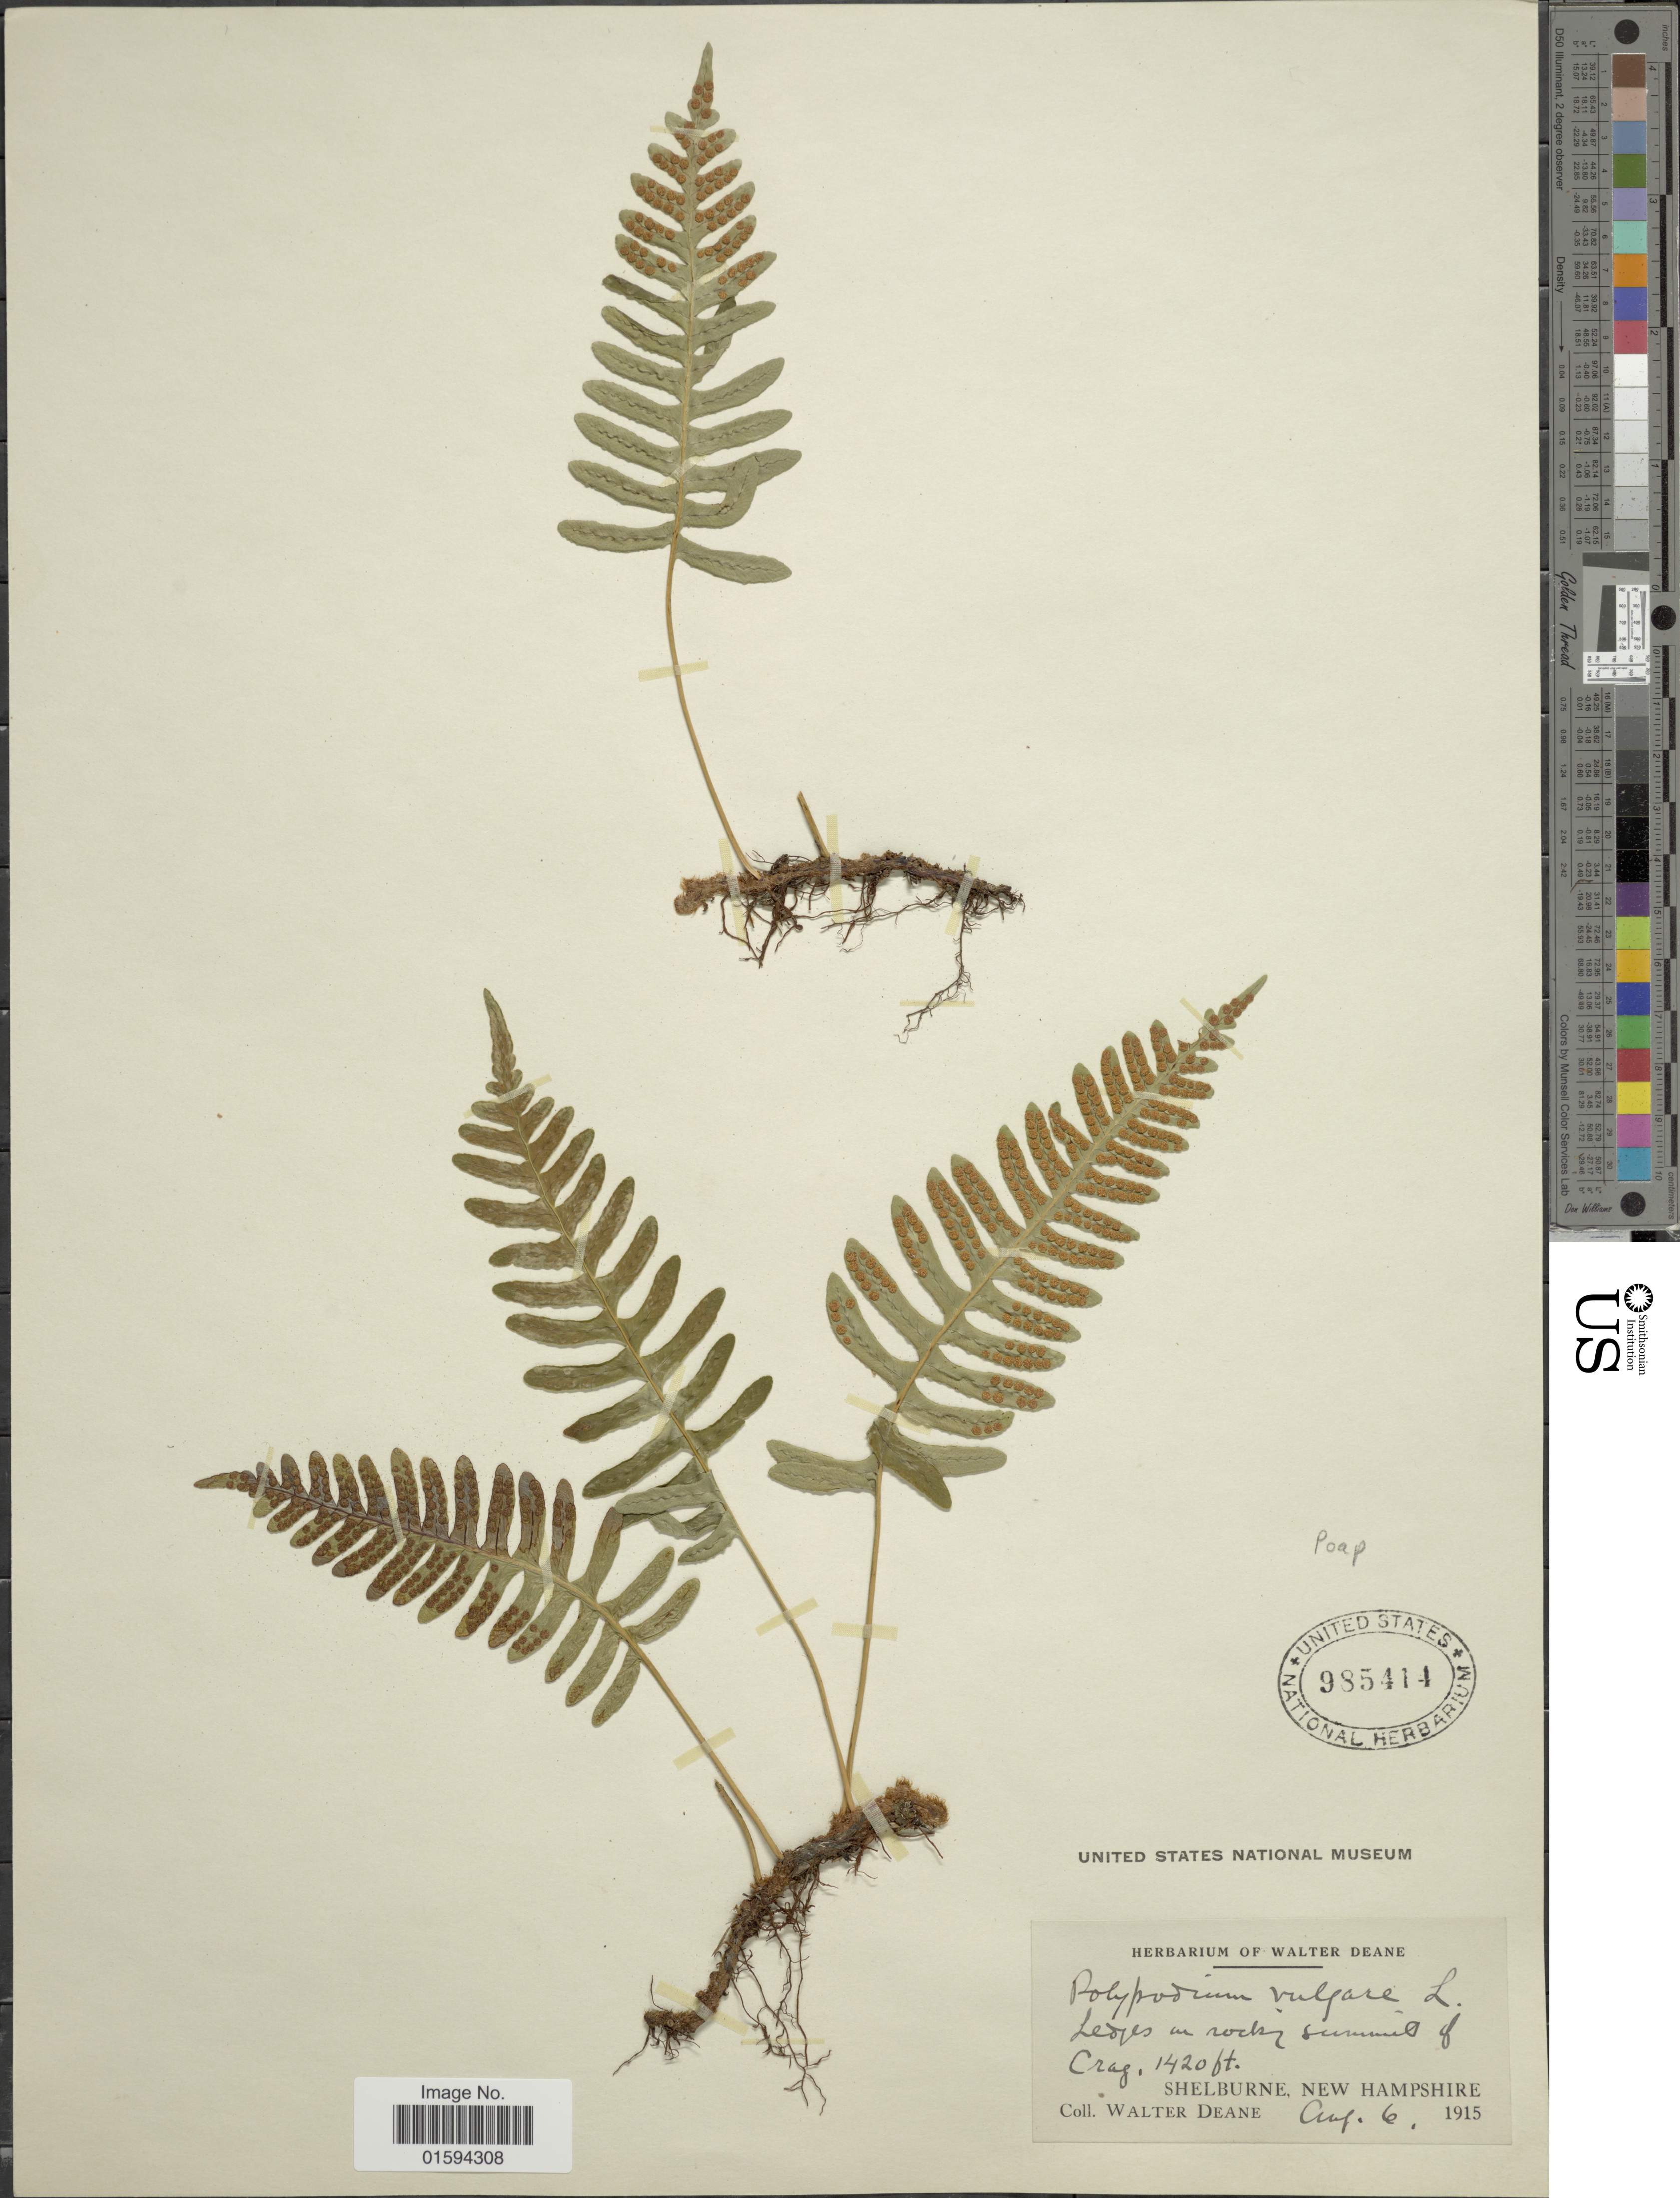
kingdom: Plantae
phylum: Tracheophyta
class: Polypodiopsida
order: Polypodiales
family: Polypodiaceae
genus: Polypodium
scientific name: Polypodium appalachianum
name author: Haufler & Windham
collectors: W. Deane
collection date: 1915-08-06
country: United States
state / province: New Hampshire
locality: Ledges in rocky summit of Crag., Shelburne.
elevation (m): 433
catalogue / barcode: US 985414